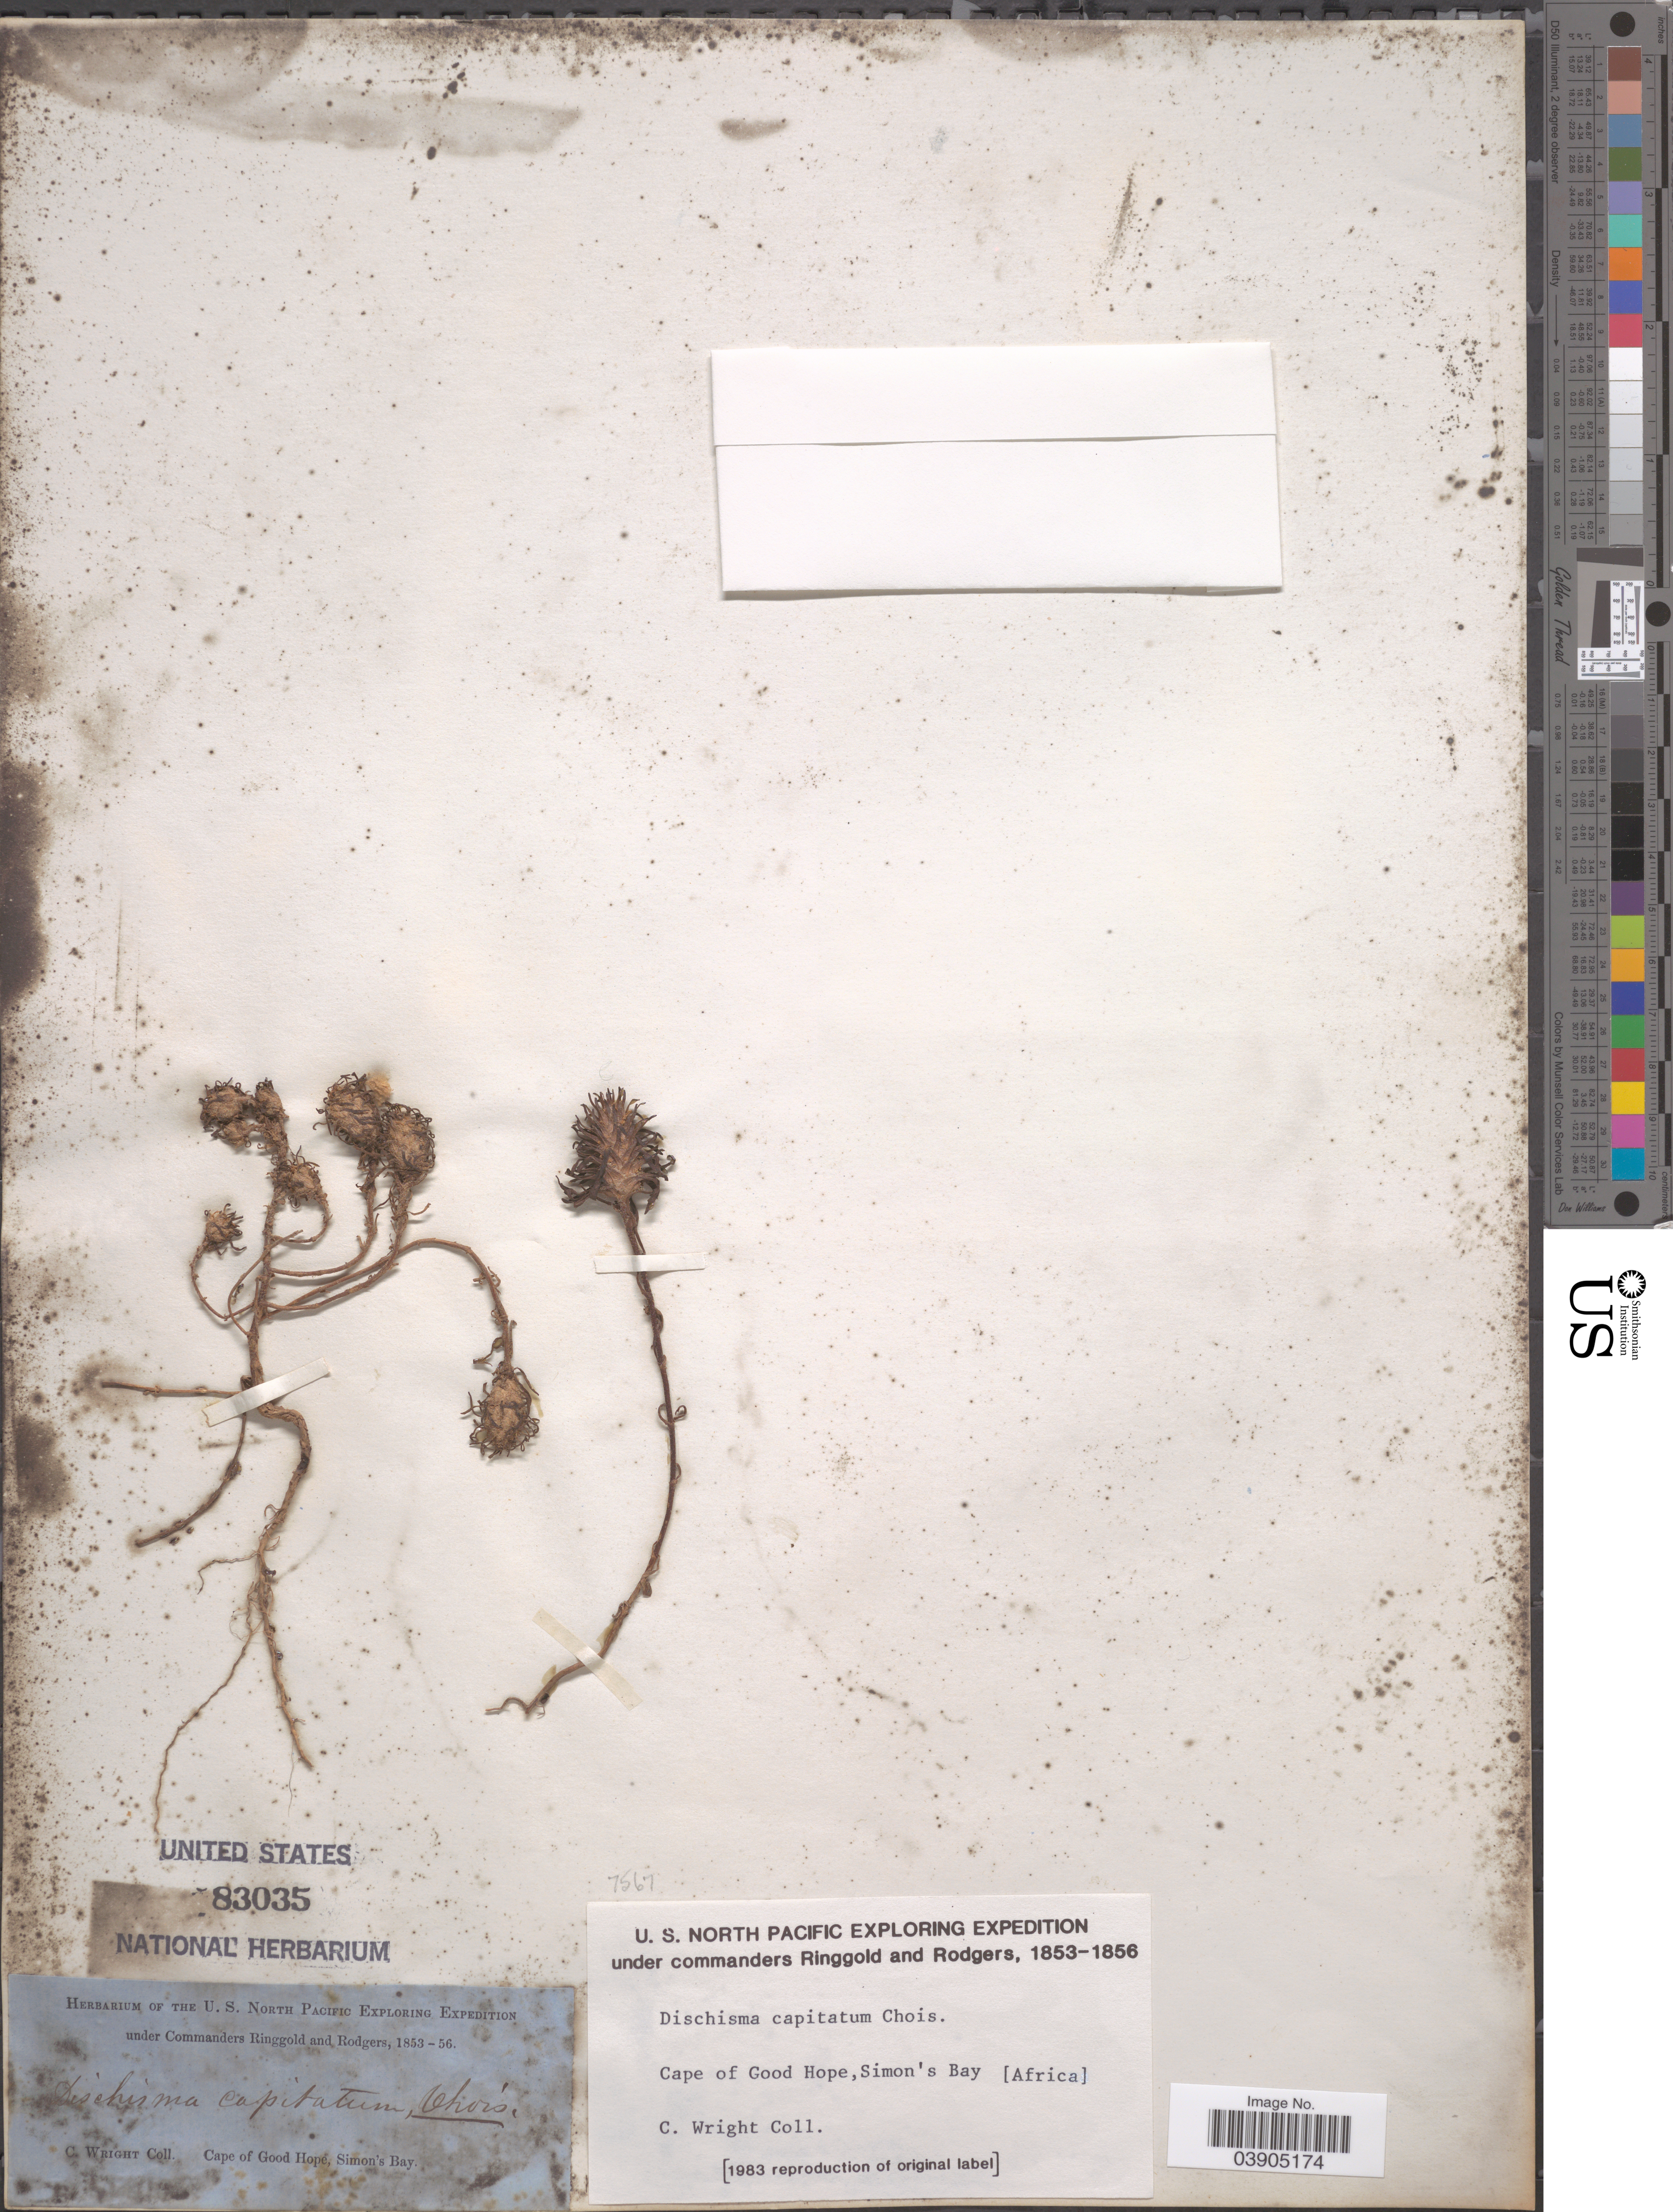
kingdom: Plantae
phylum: Tracheophyta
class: Magnoliopsida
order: Lamiales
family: Scrophulariaceae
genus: Dischisma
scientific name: Dischisma capitatum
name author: (Thunb.) Choisy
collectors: C. Wright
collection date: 1853/1856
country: South Africa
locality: Cape of Good Hope, Simon's Bay.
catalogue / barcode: US 83035